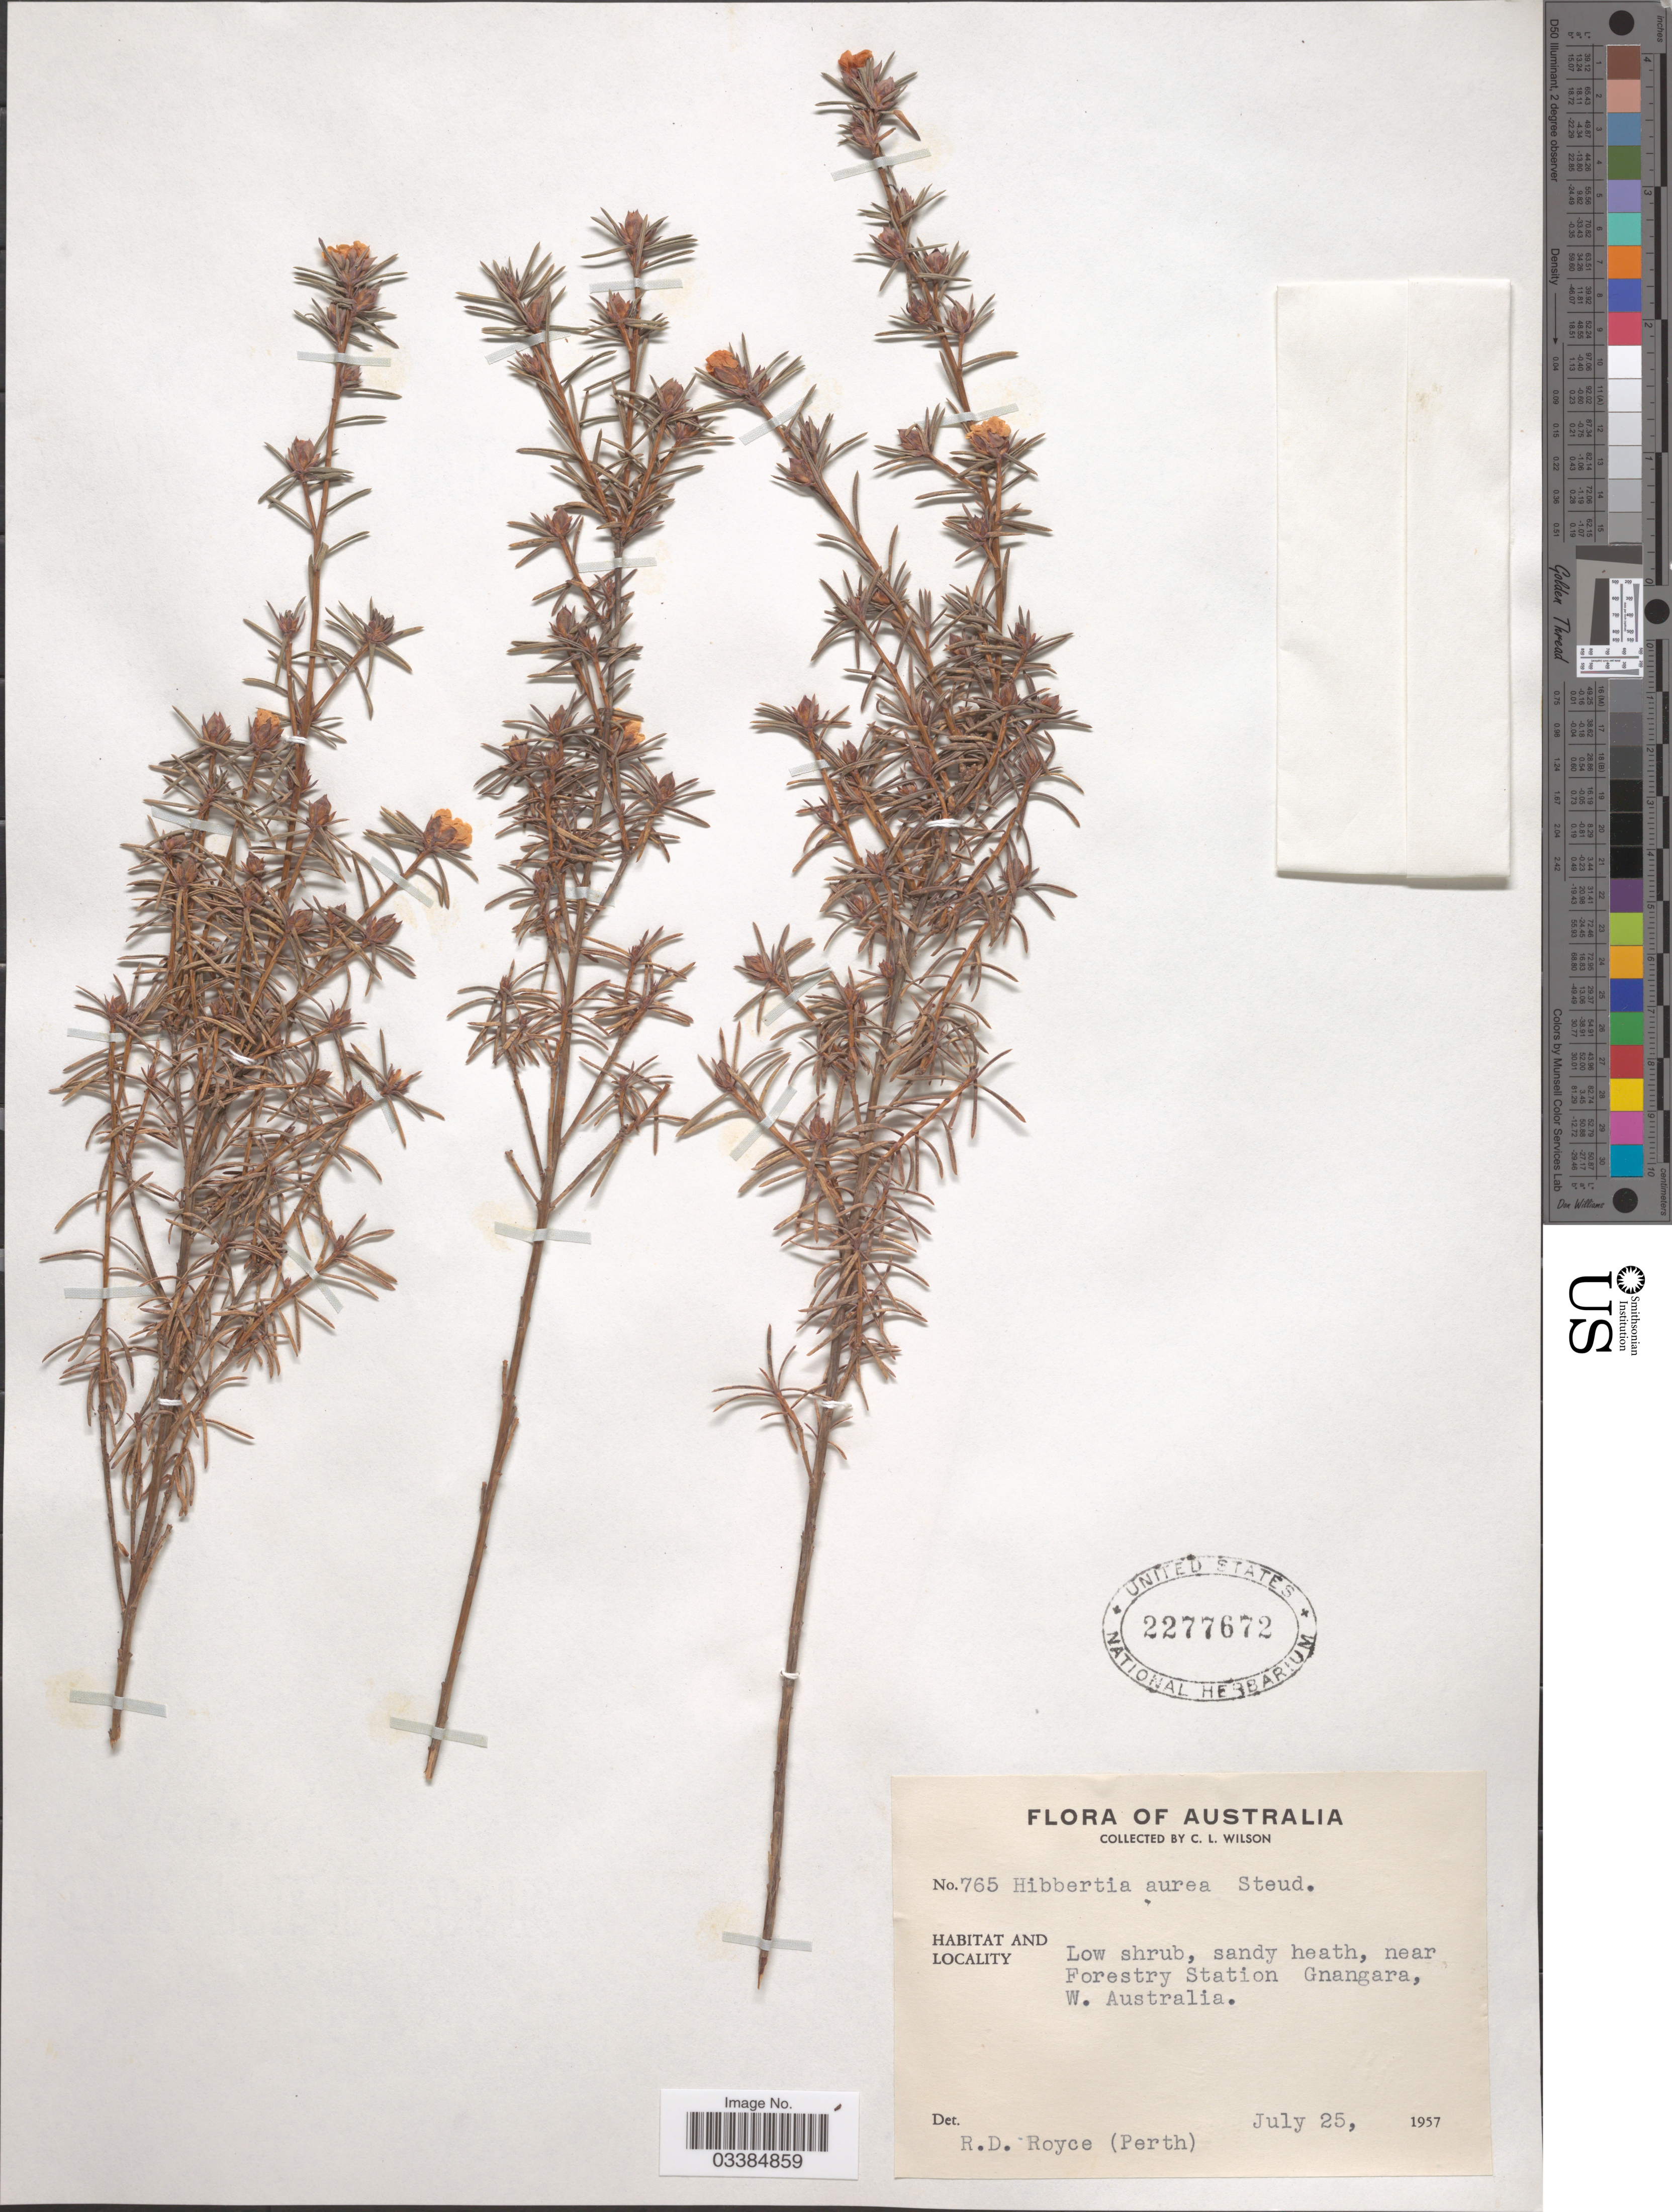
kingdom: Plantae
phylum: Tracheophyta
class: Magnoliopsida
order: Dilleniales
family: Dilleniaceae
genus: Hibbertia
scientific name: Hibbertia aurea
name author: Steud.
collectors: C. L. Wilson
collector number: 765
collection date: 1957-07-25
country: Australia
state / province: Western Australia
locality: Low shrub, sandy heath, near Forestry Station Gnangara.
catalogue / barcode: US 2277672